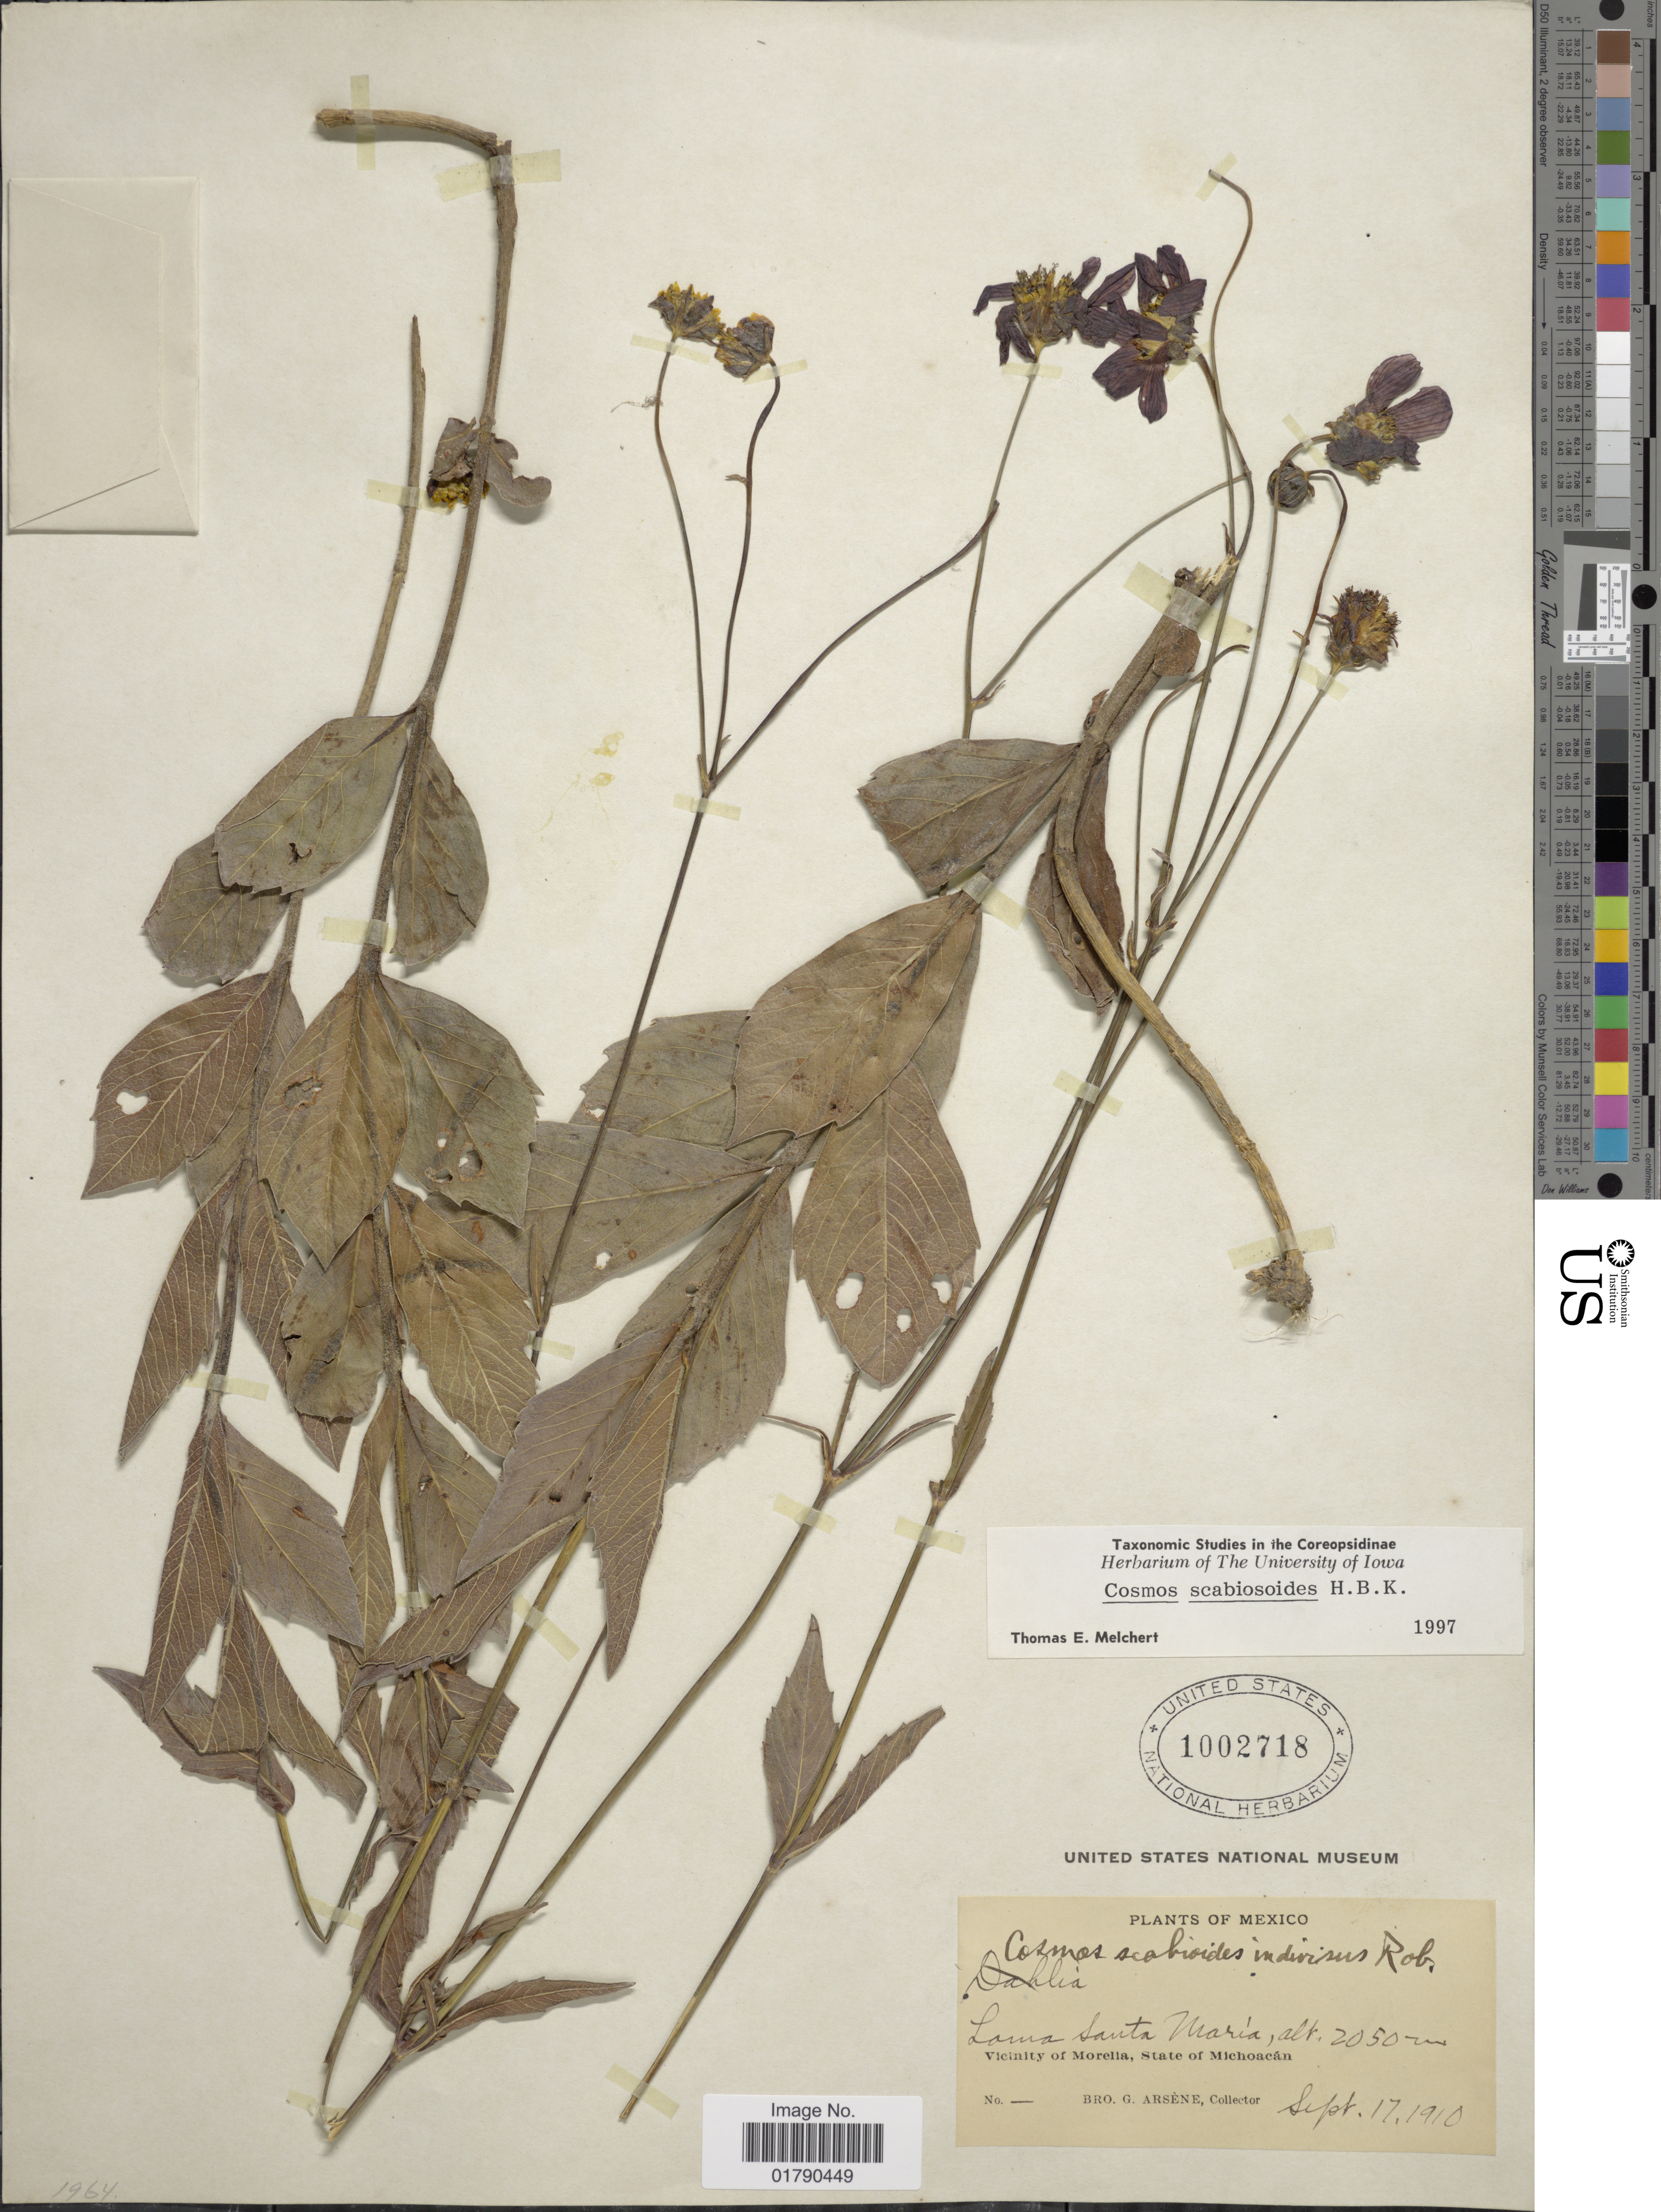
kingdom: Plantae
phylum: Tracheophyta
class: Magnoliopsida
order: Asterales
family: Asteraceae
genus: Cosmos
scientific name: Cosmos scabiosoides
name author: Kunth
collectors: Bro. G. Arsène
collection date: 1910-09-17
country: Mexico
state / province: Michoacán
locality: Loma Santa Maria, Vicinity of Morelia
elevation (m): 2050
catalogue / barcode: US 1002718